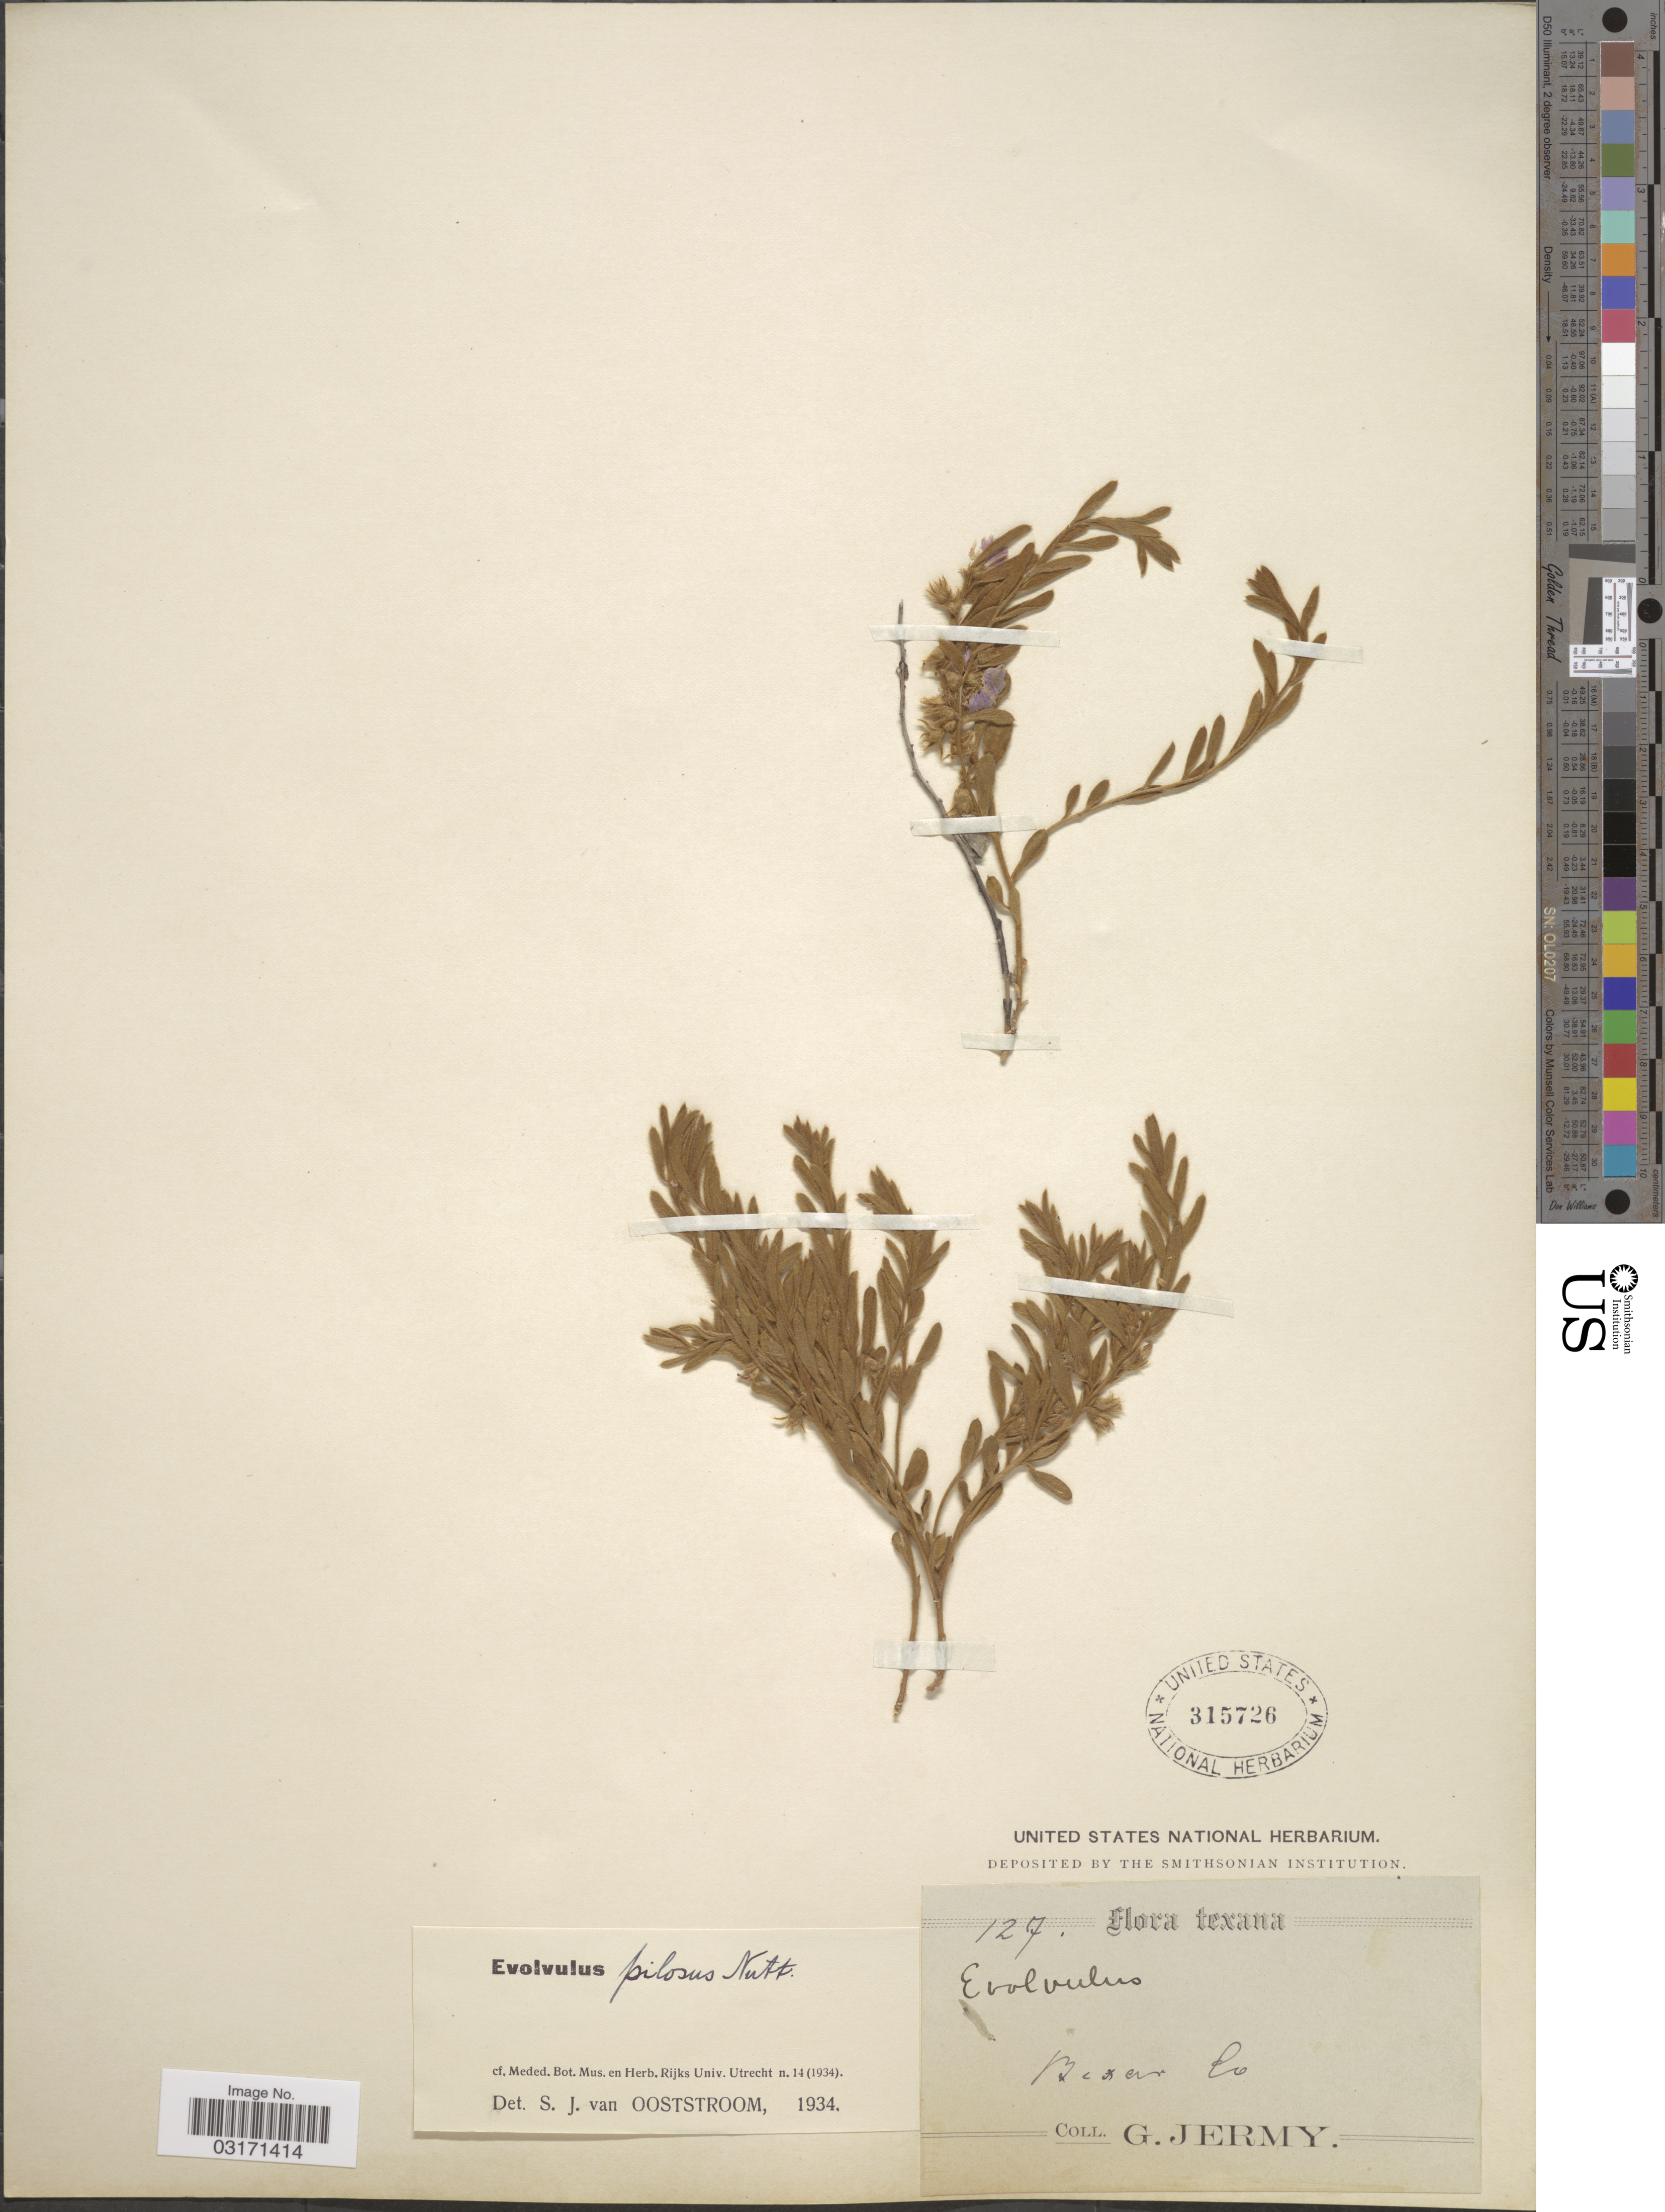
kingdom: Plantae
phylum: Tracheophyta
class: Magnoliopsida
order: Solanales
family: Convolvulaceae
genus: Evolvulus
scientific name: Evolvulus pilosus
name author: Roxb.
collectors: G. Jermy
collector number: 127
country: United States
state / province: Texas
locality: Bexar Co.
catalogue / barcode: US 315726